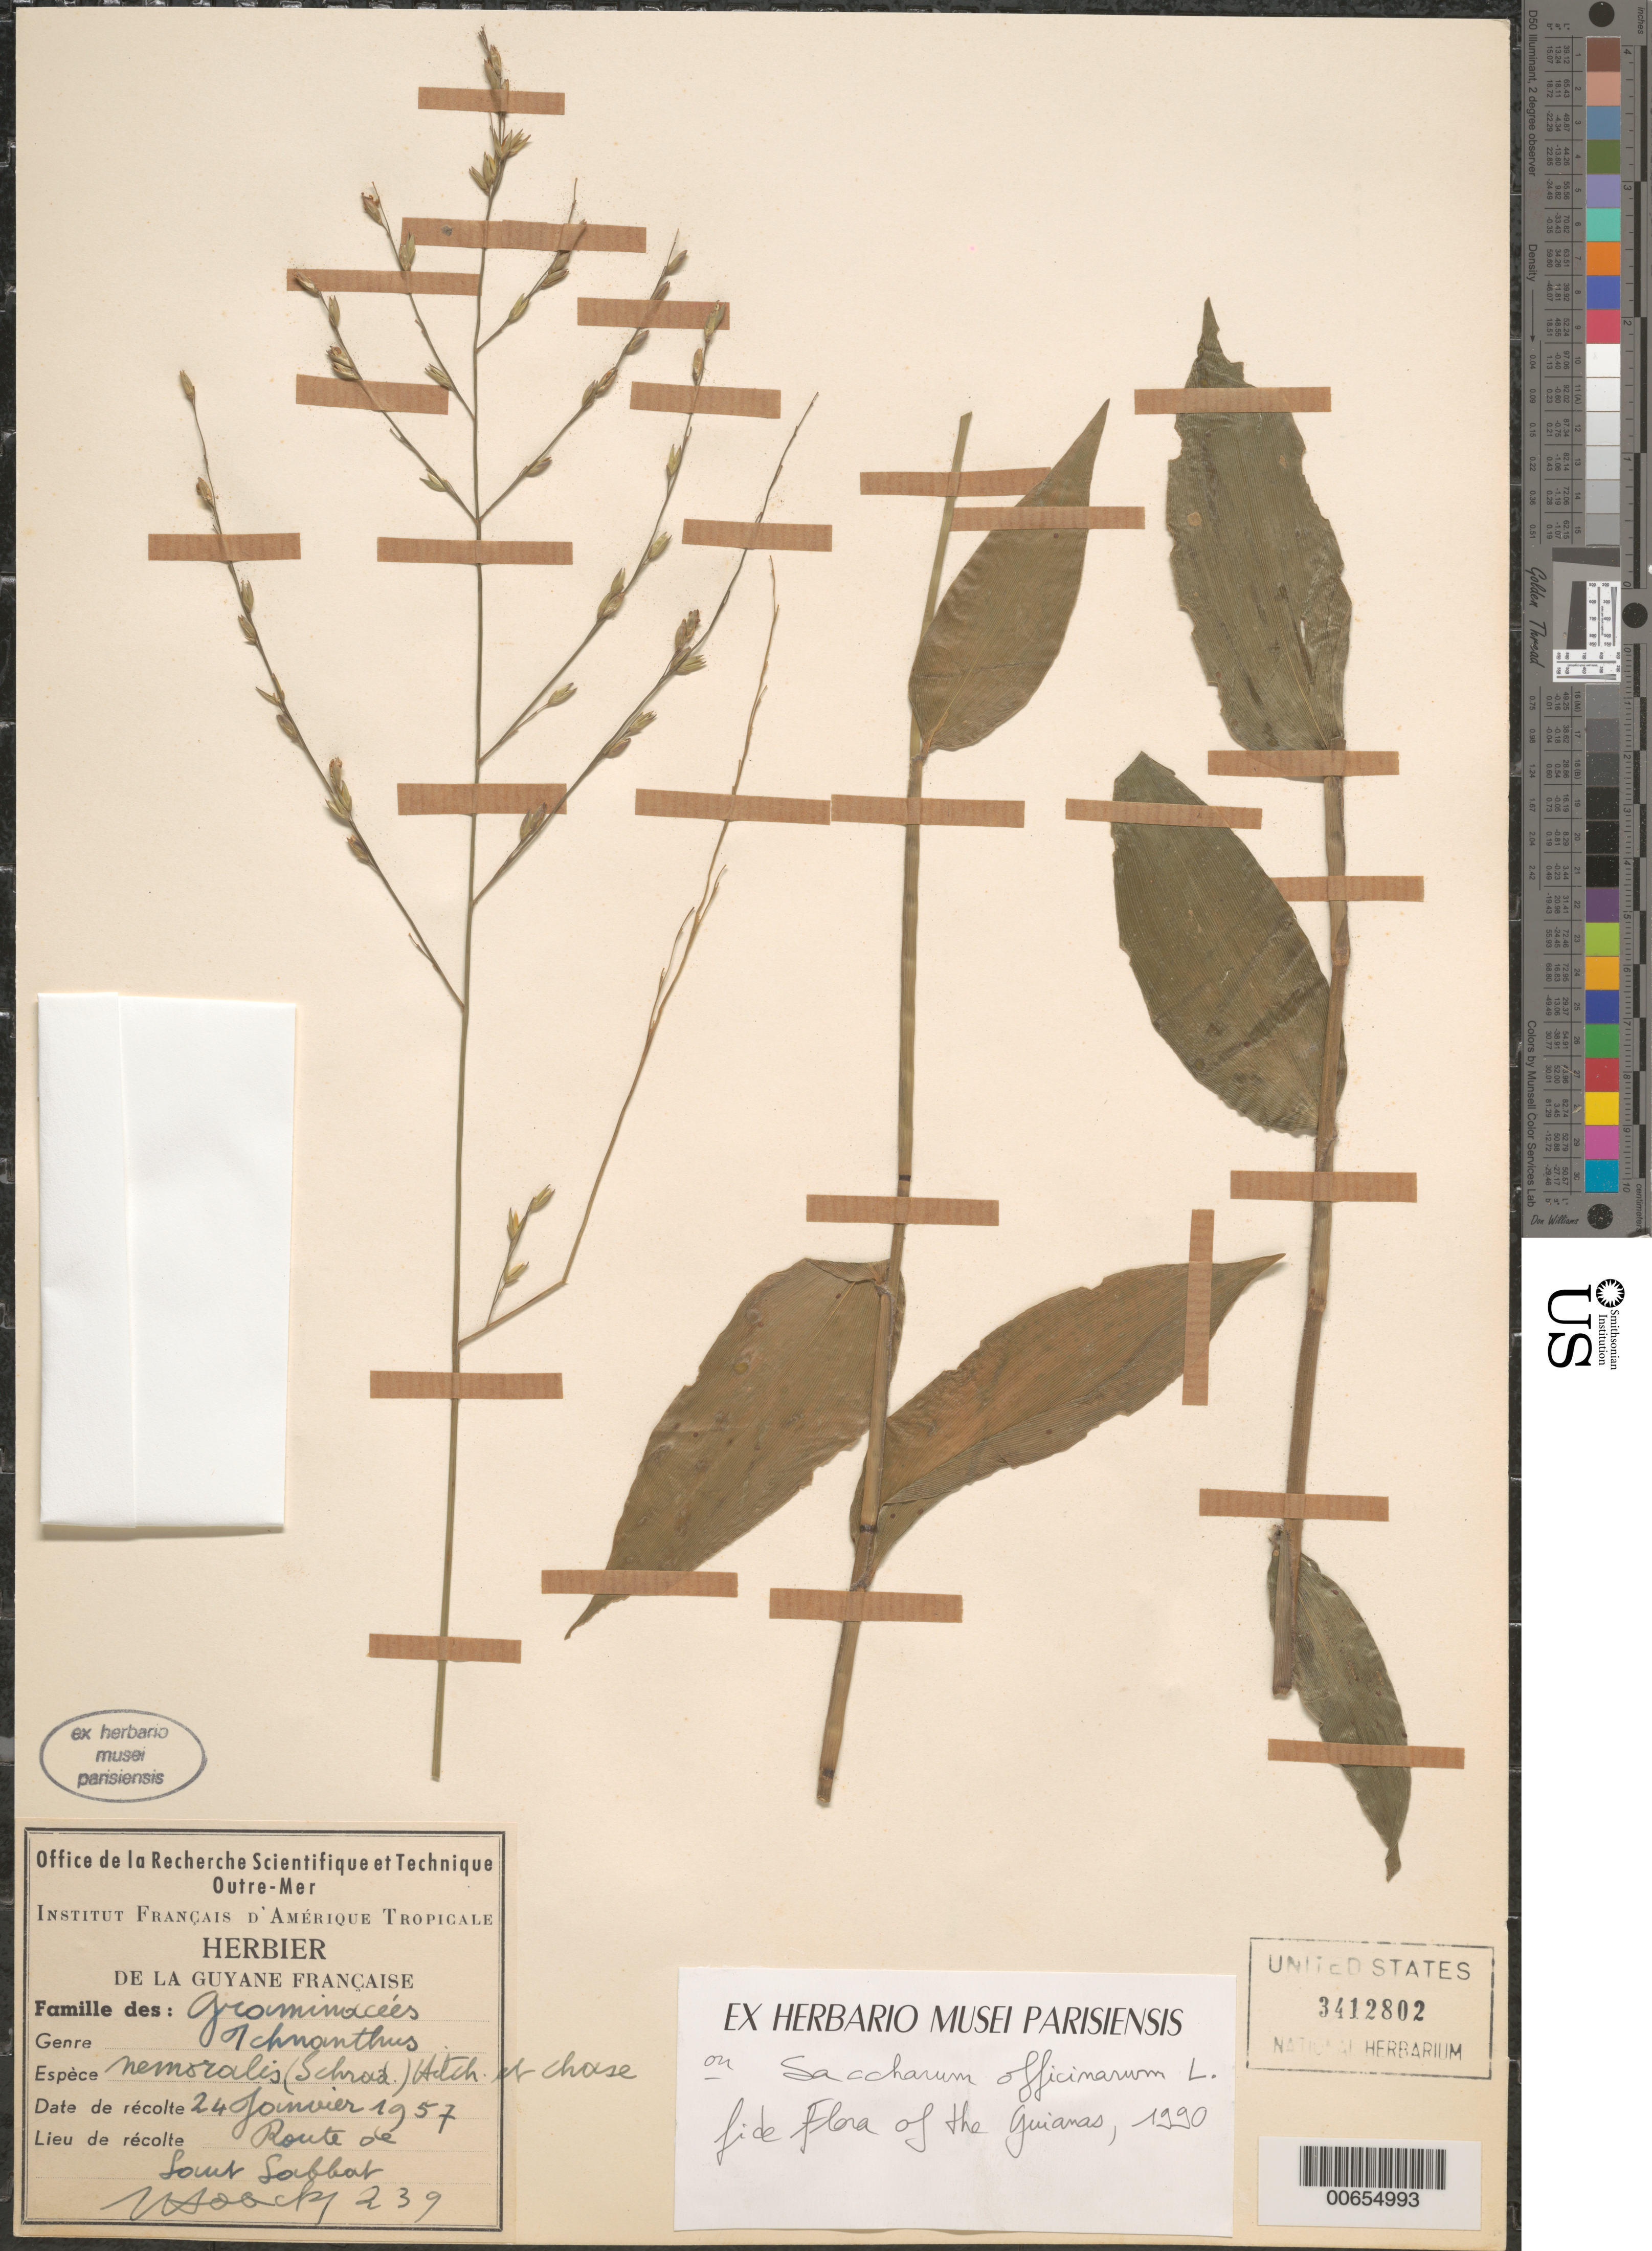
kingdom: Plantae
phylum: Tracheophyta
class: Liliopsida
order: Poales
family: Poaceae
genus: Ichnanthus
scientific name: Ichnanthus nemoralis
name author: (Schrad.) Hitchc. & Chase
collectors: J. Hoock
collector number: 239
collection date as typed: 24-Jan-57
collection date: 1957-01-24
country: French Guiana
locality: Saut Sabbat, route de Cayenne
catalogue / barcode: US 3412802